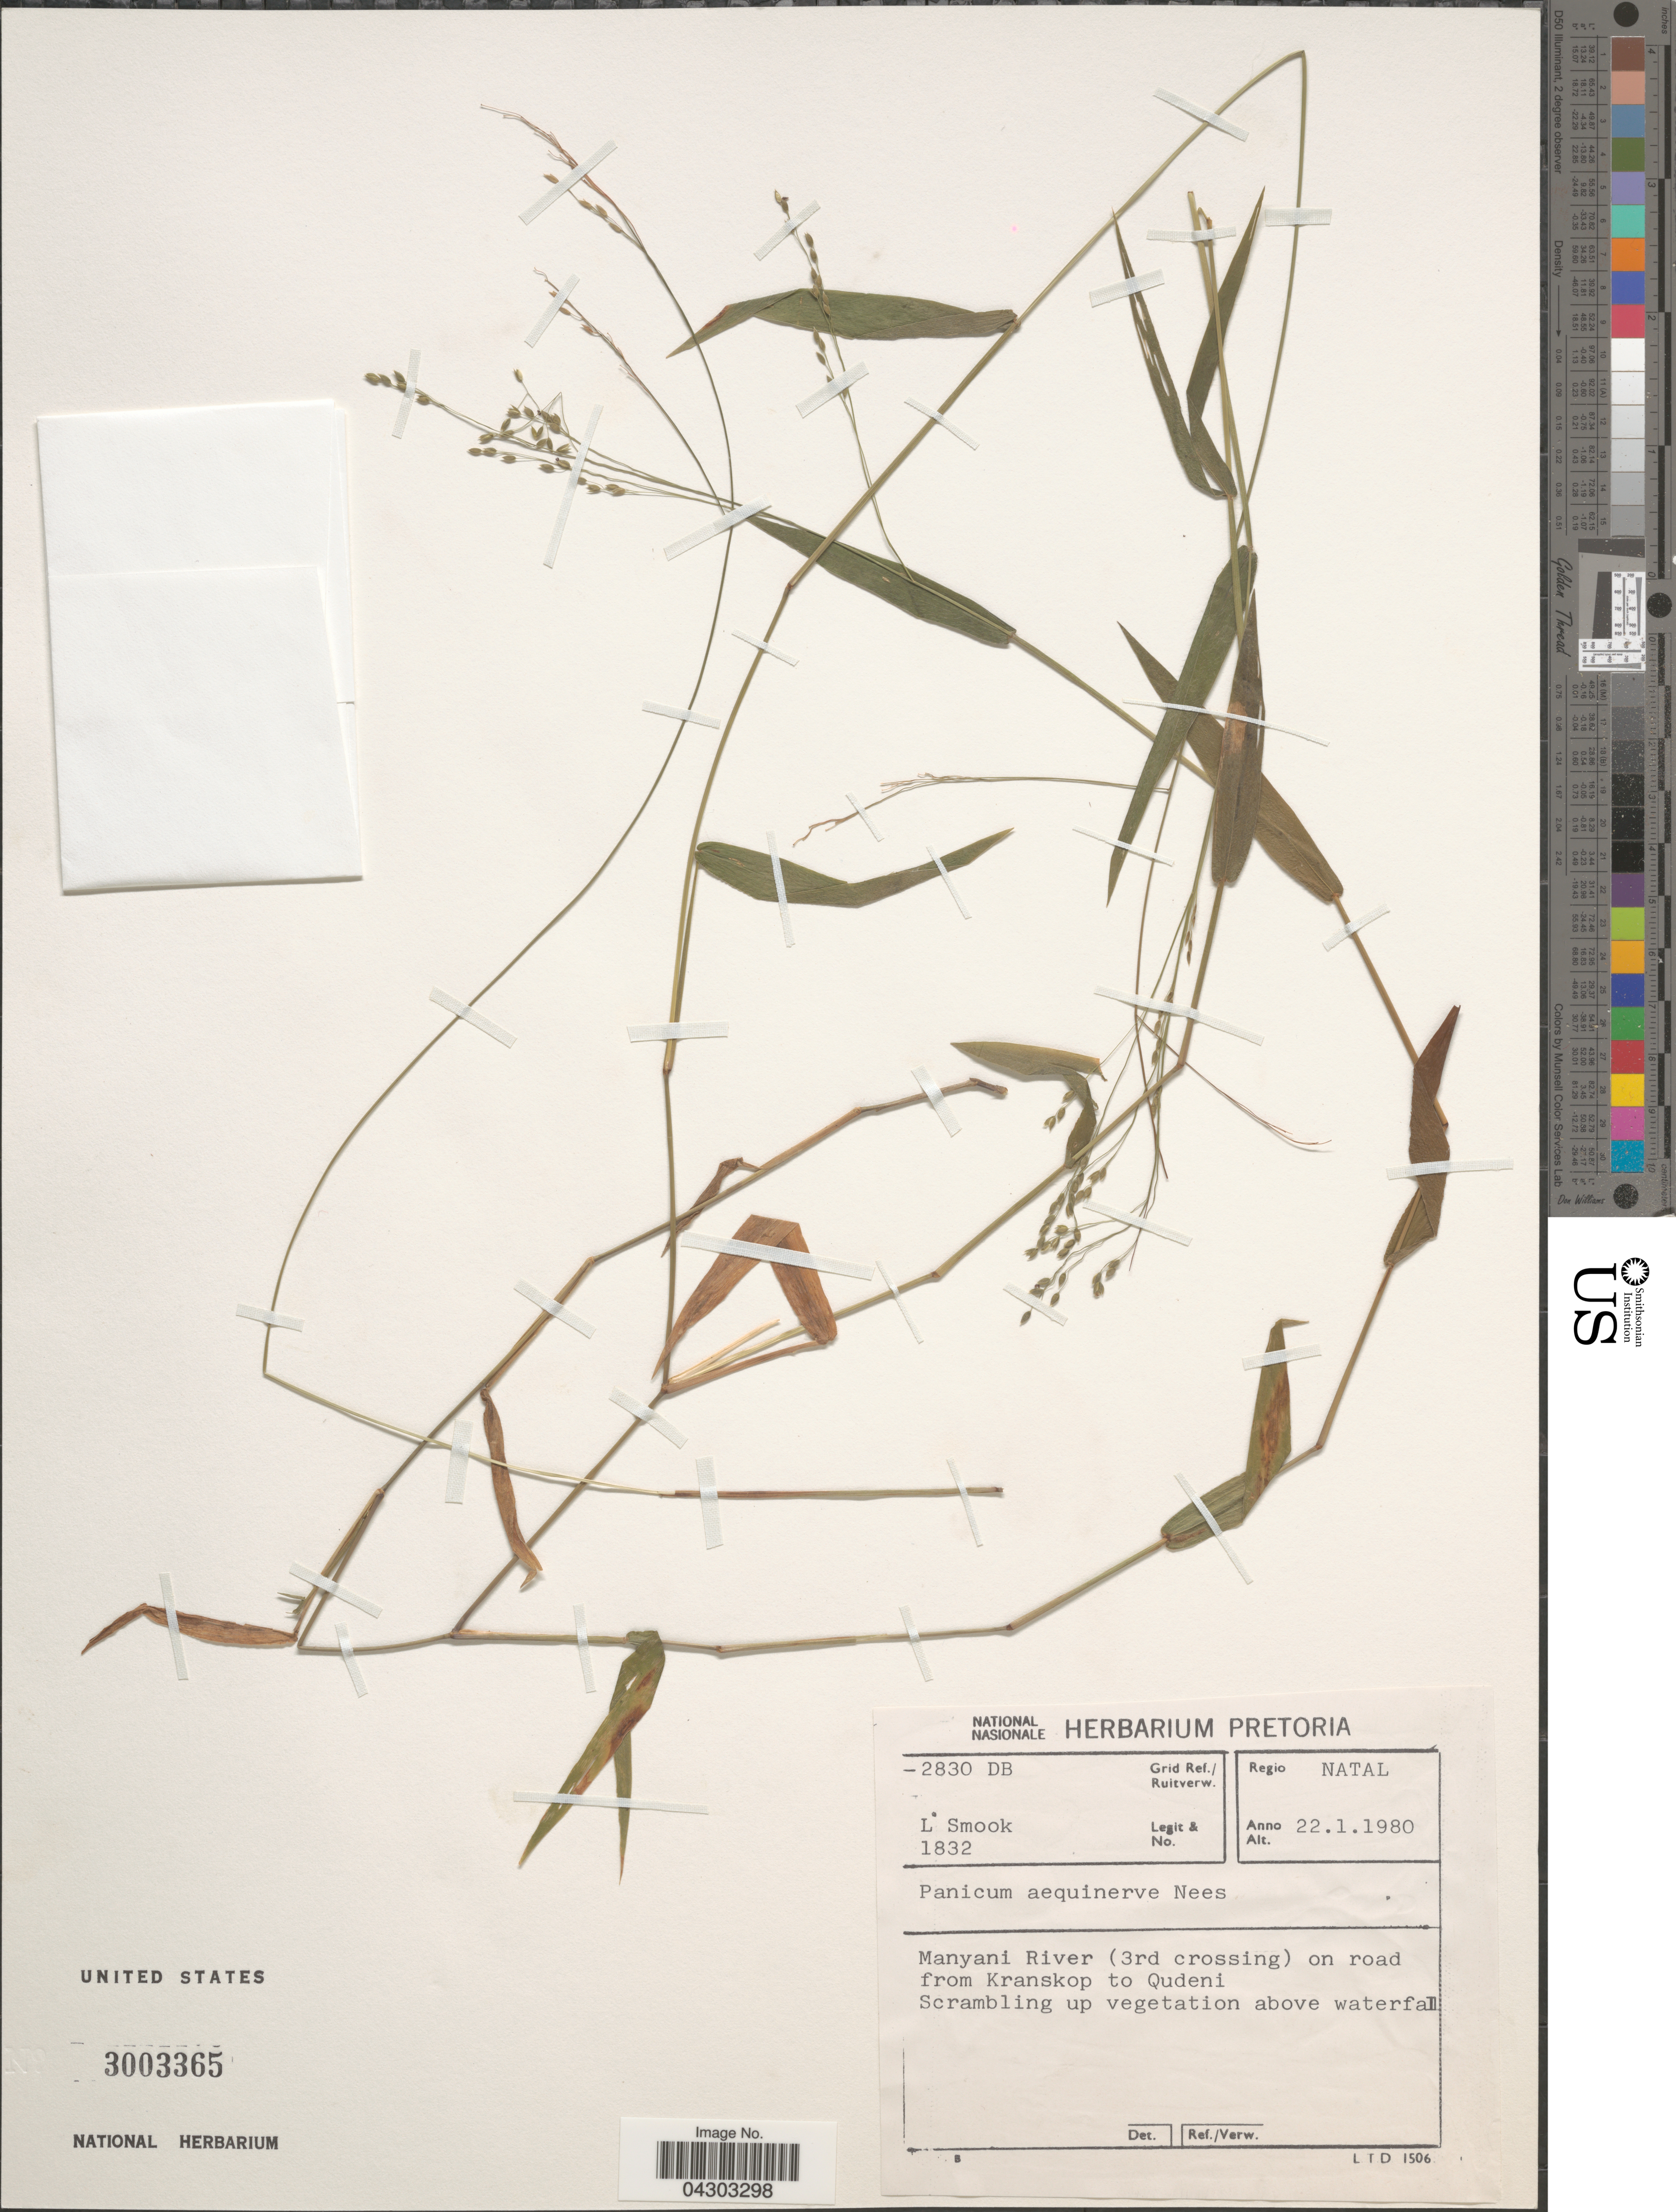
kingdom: Plantae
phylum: Tracheophyta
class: Liliopsida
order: Poales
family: Poaceae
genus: Panicum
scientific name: Panicum aequinerve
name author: Nees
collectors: L. Smook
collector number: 1832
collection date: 1980-01-22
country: South Africa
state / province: KwaZulu-Natal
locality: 2830 DB Grid Ref./Ruitverw. Regio Natal. Manyani River (3rd crossing) on road from Kranskop to Qudeni.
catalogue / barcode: US 3003365